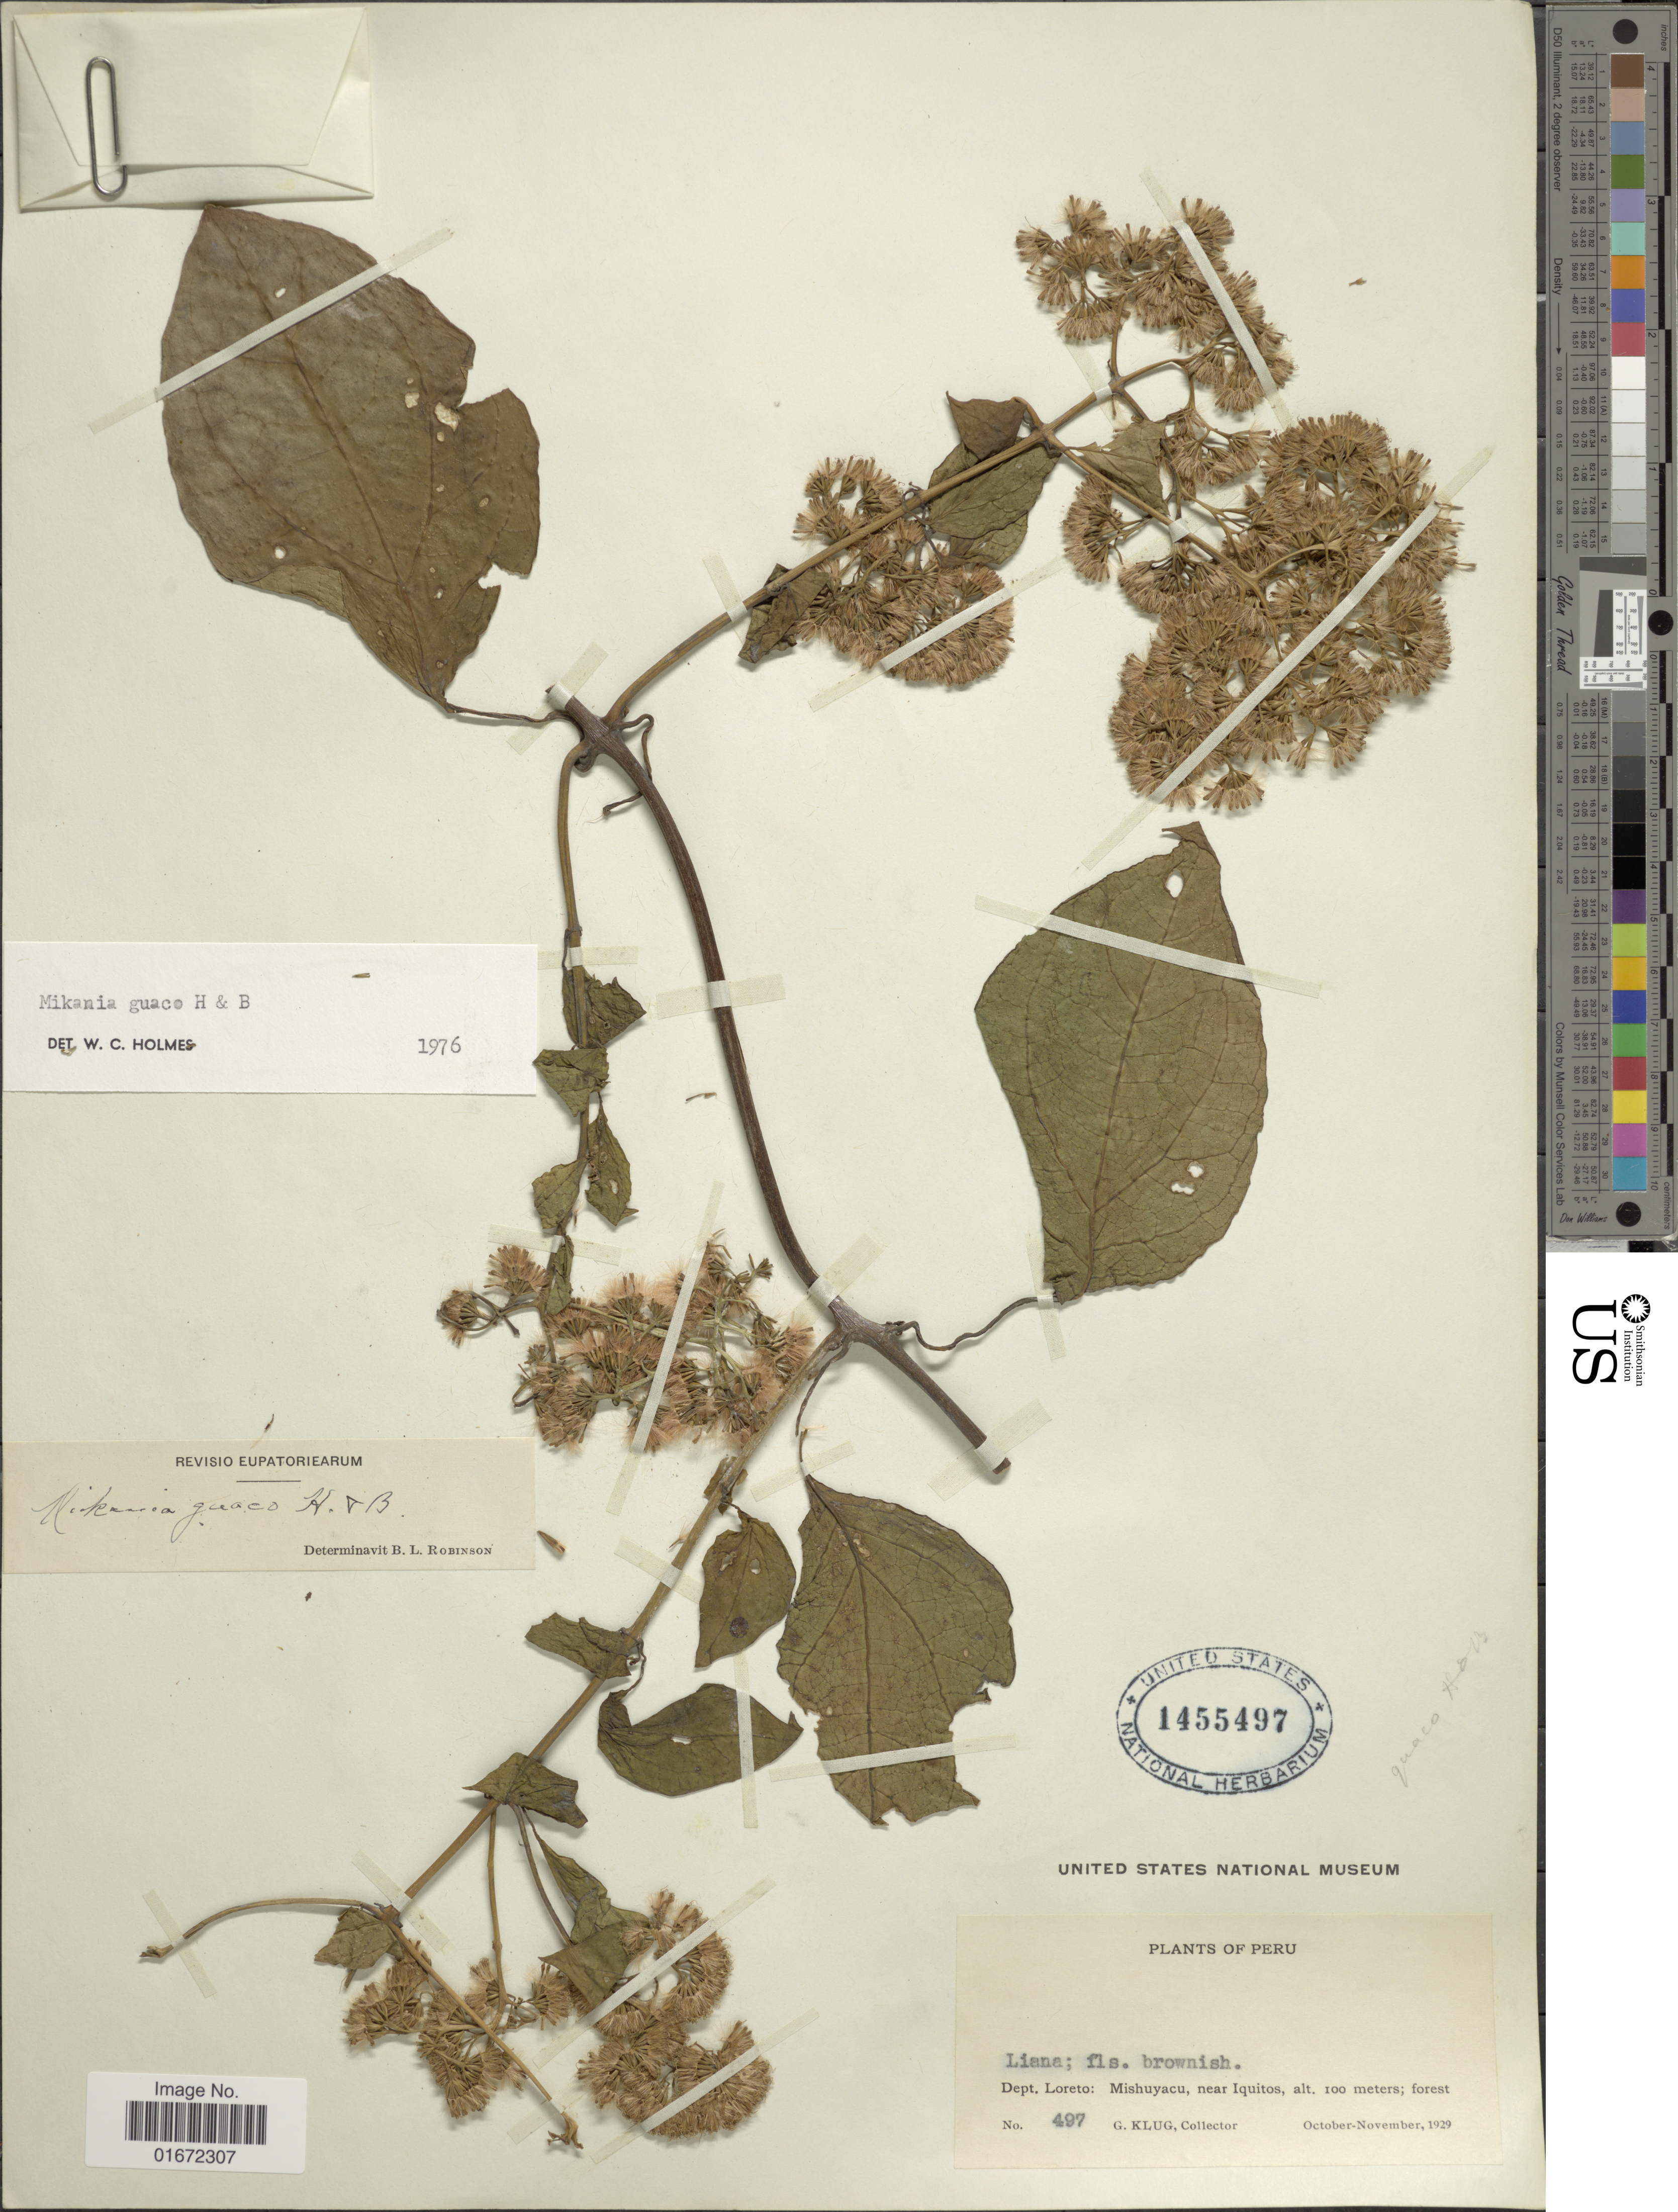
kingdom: Plantae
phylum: Tracheophyta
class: Magnoliopsida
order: Asterales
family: Asteraceae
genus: Mikania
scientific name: Mikania guaco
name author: Humb. & Bonpl.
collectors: G. Klug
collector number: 497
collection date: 1929-10/1929-11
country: Peru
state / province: Loreto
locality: Dept. Loreto: Mishuyacu, near Iquitos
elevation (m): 100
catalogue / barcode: US 1455497